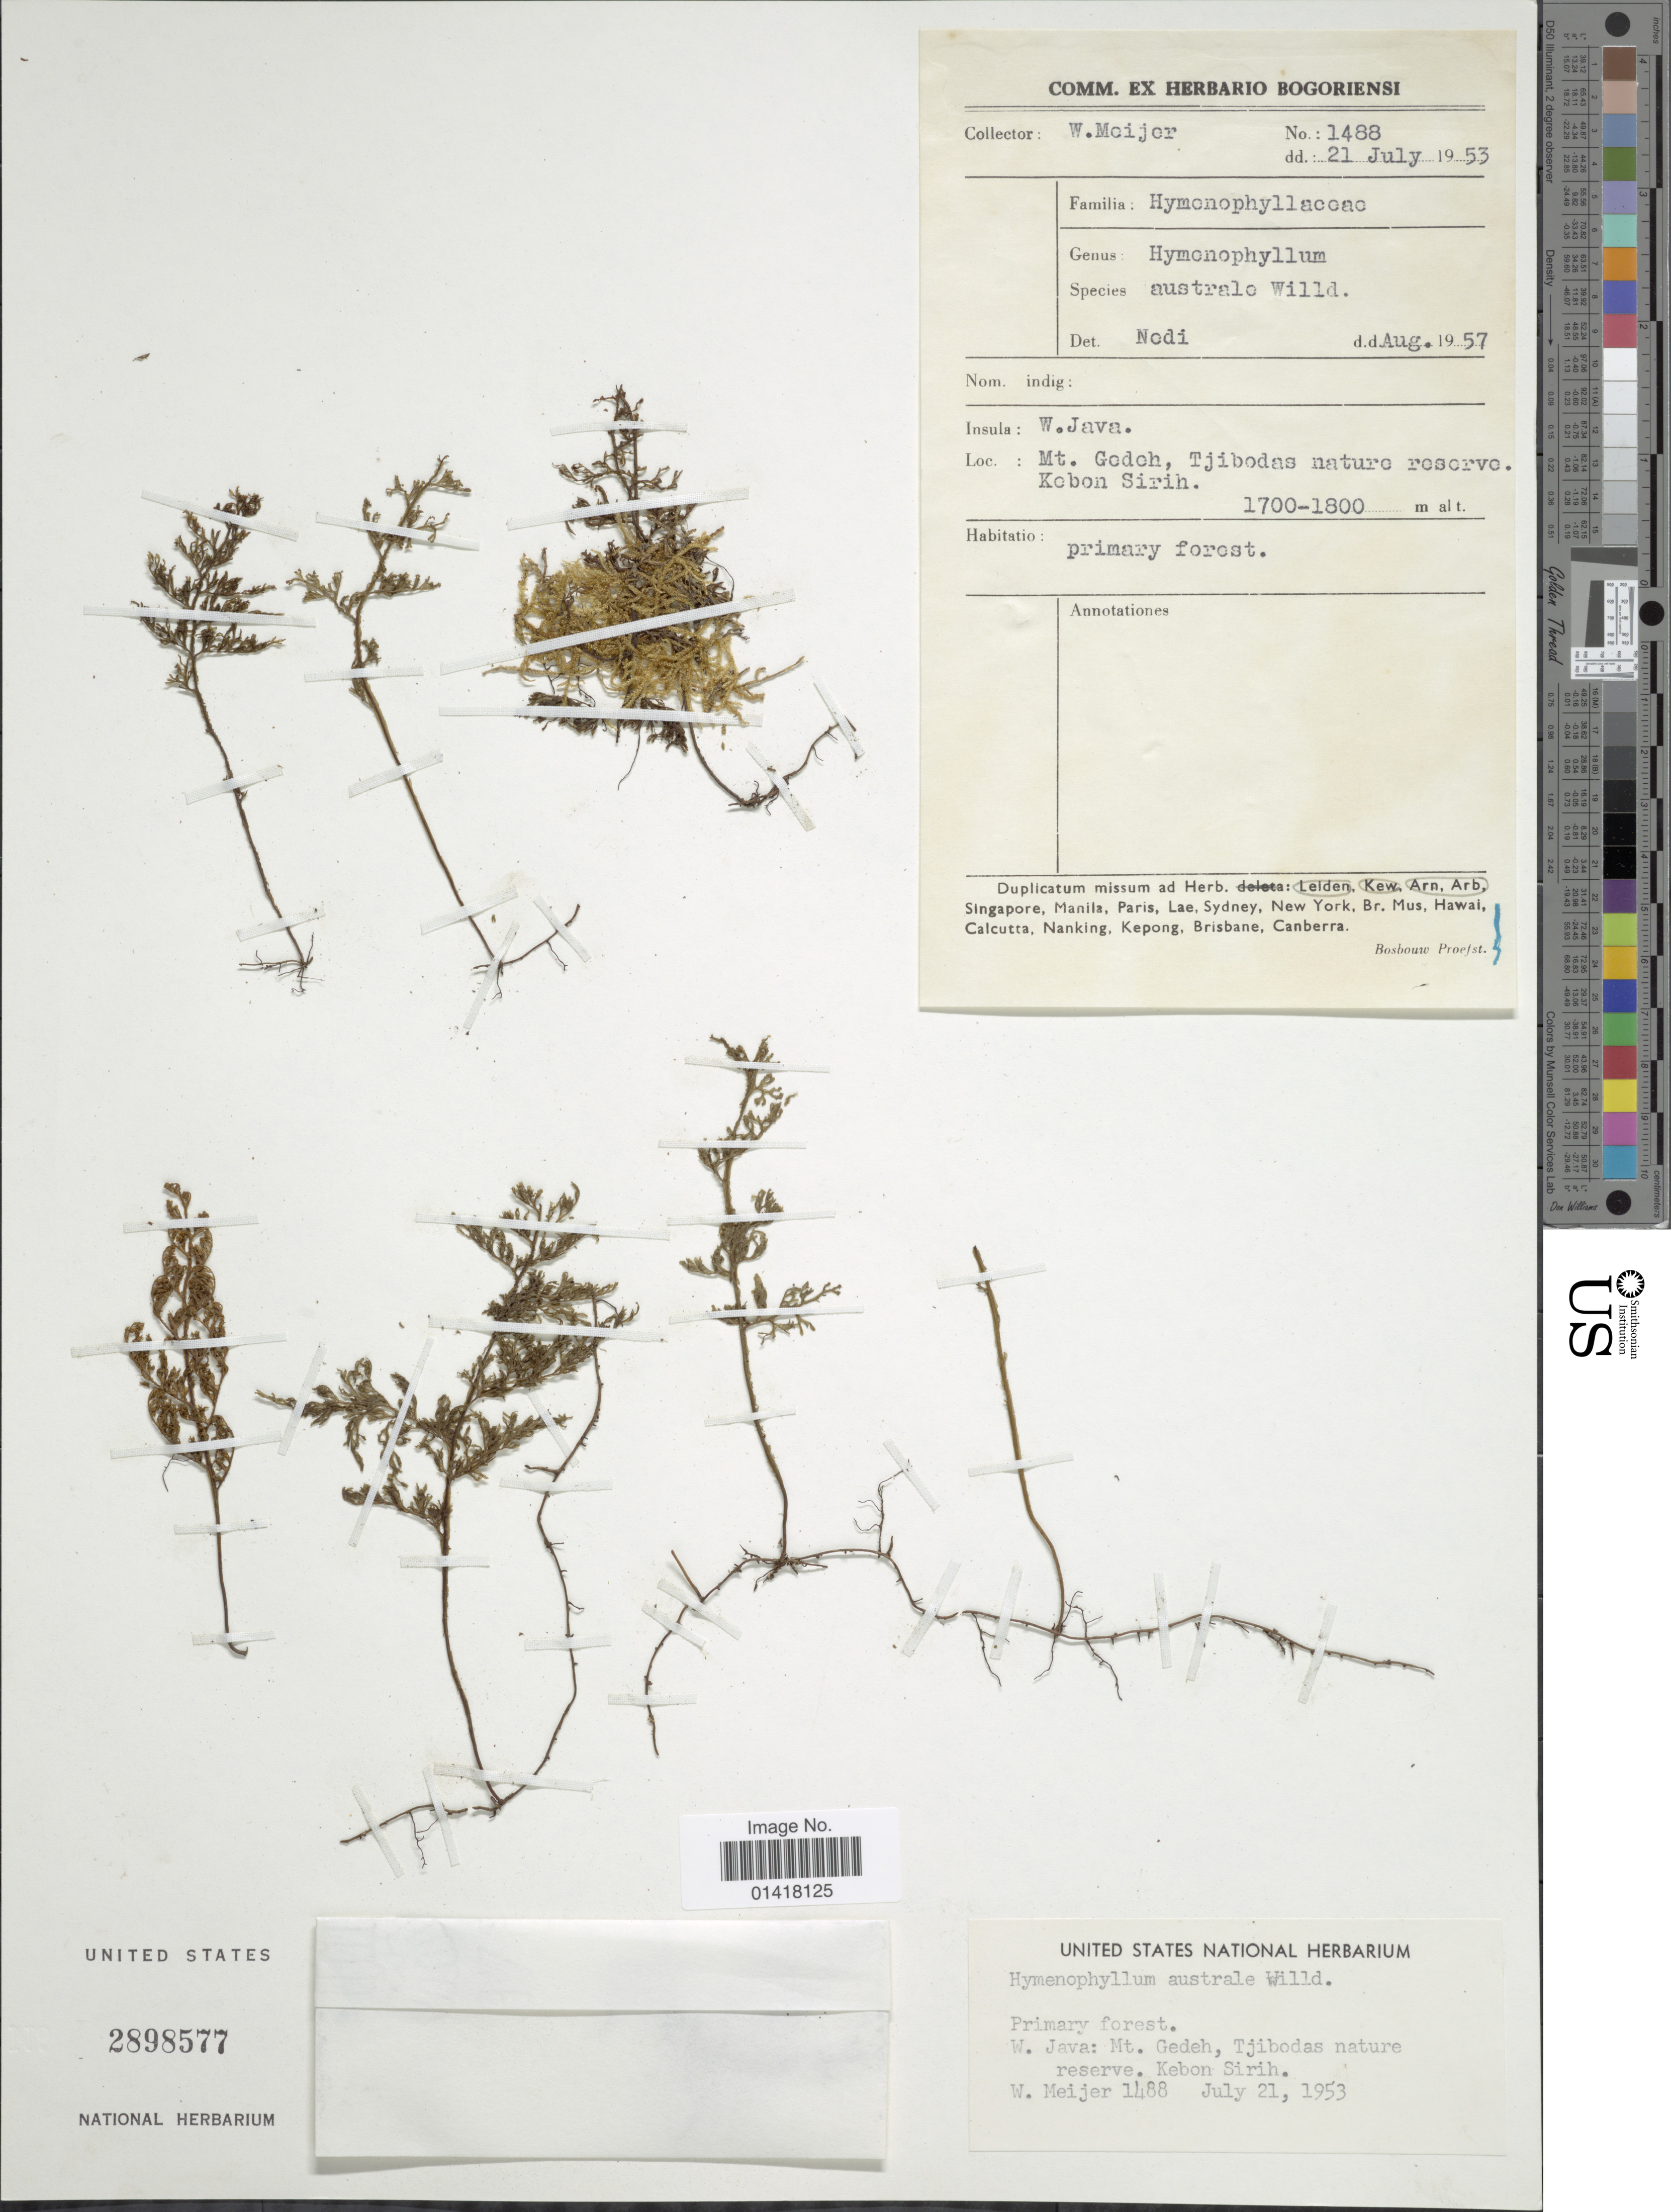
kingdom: Plantae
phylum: Tracheophyta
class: Polypodiopsida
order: Hymenophyllales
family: Hymenophyllaceae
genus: Hymenophyllum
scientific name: Hymenophyllum australe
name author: Willd.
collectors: W. Meijer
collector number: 1488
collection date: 1953-07-21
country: Indonesia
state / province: Java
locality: W. Java: Mt. Gedeh. Tjibodas nature reserve.Kebon Sirih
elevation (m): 1700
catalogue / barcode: US 2898577